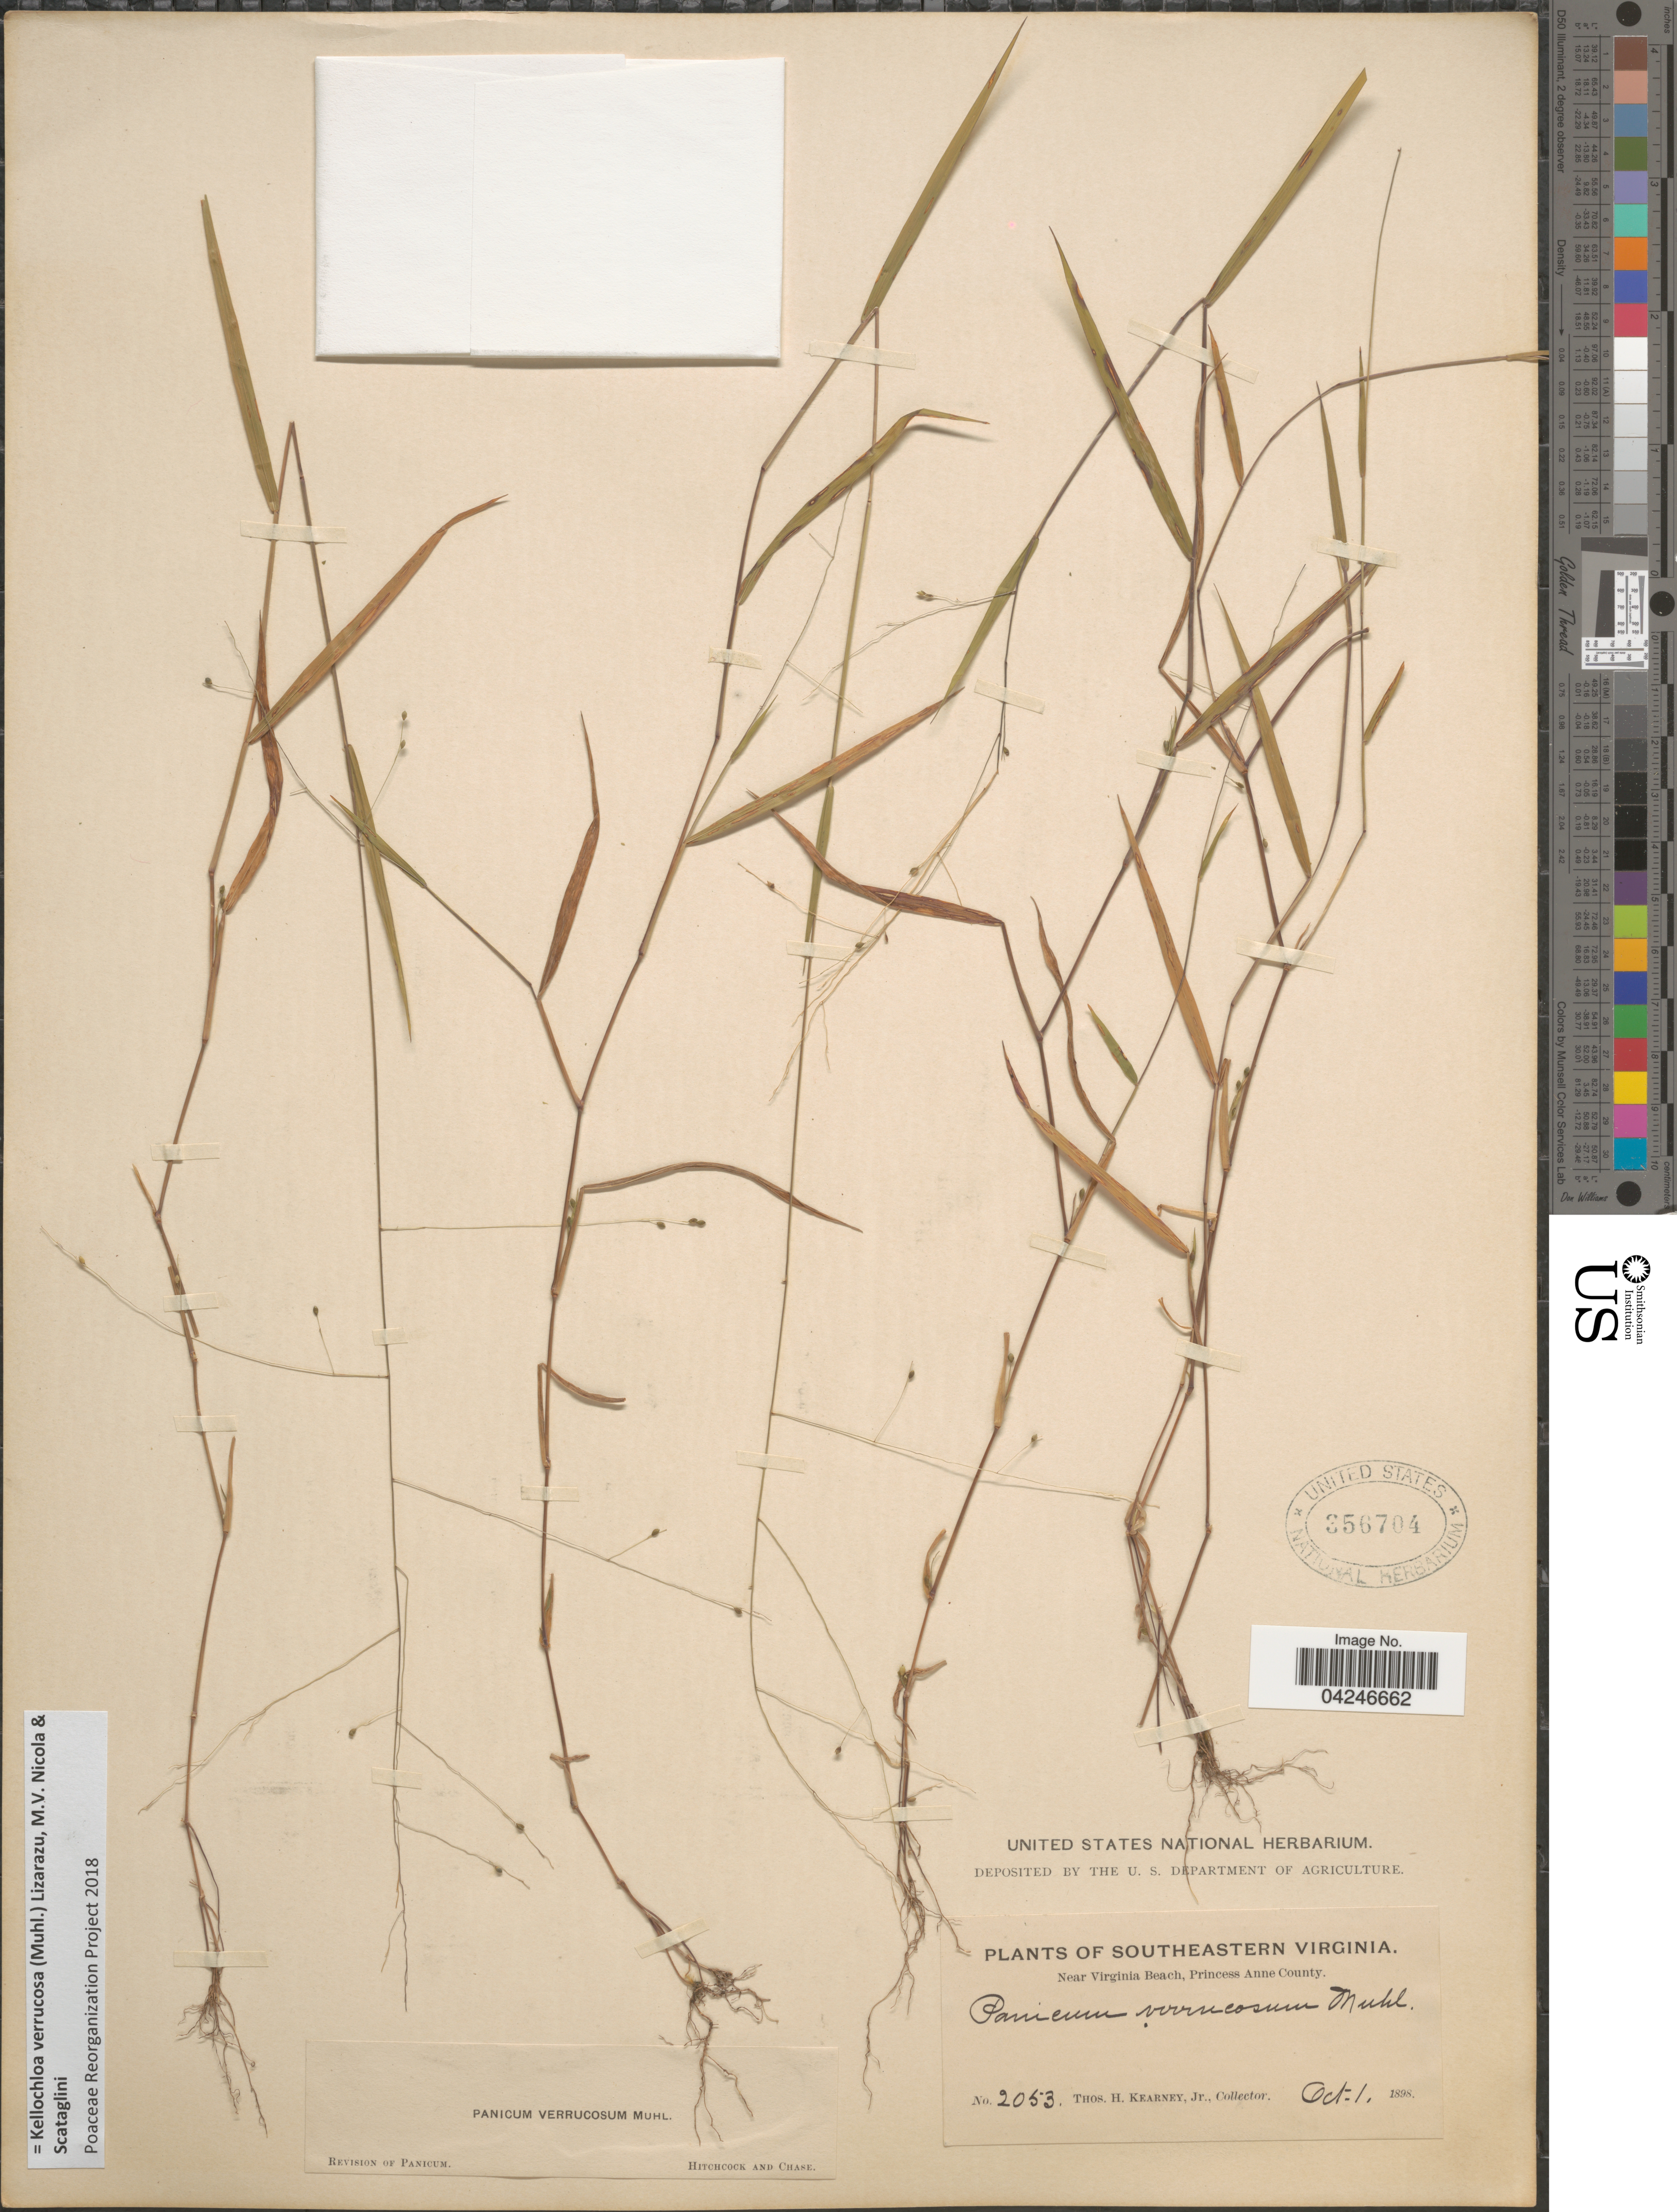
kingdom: Plantae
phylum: Tracheophyta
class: Liliopsida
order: Poales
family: Poaceae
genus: Kellochloa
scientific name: Kellochloa verrucosa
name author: (Muhl.) Lizarazu et al.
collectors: T. H. Kearney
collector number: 2053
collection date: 1898-10-01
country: United States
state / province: Virginia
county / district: City of Virginia Beach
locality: Southeastern Virginia. Near Virginia Beach, Princess Anne (=historic county name) County.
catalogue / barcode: US 356704